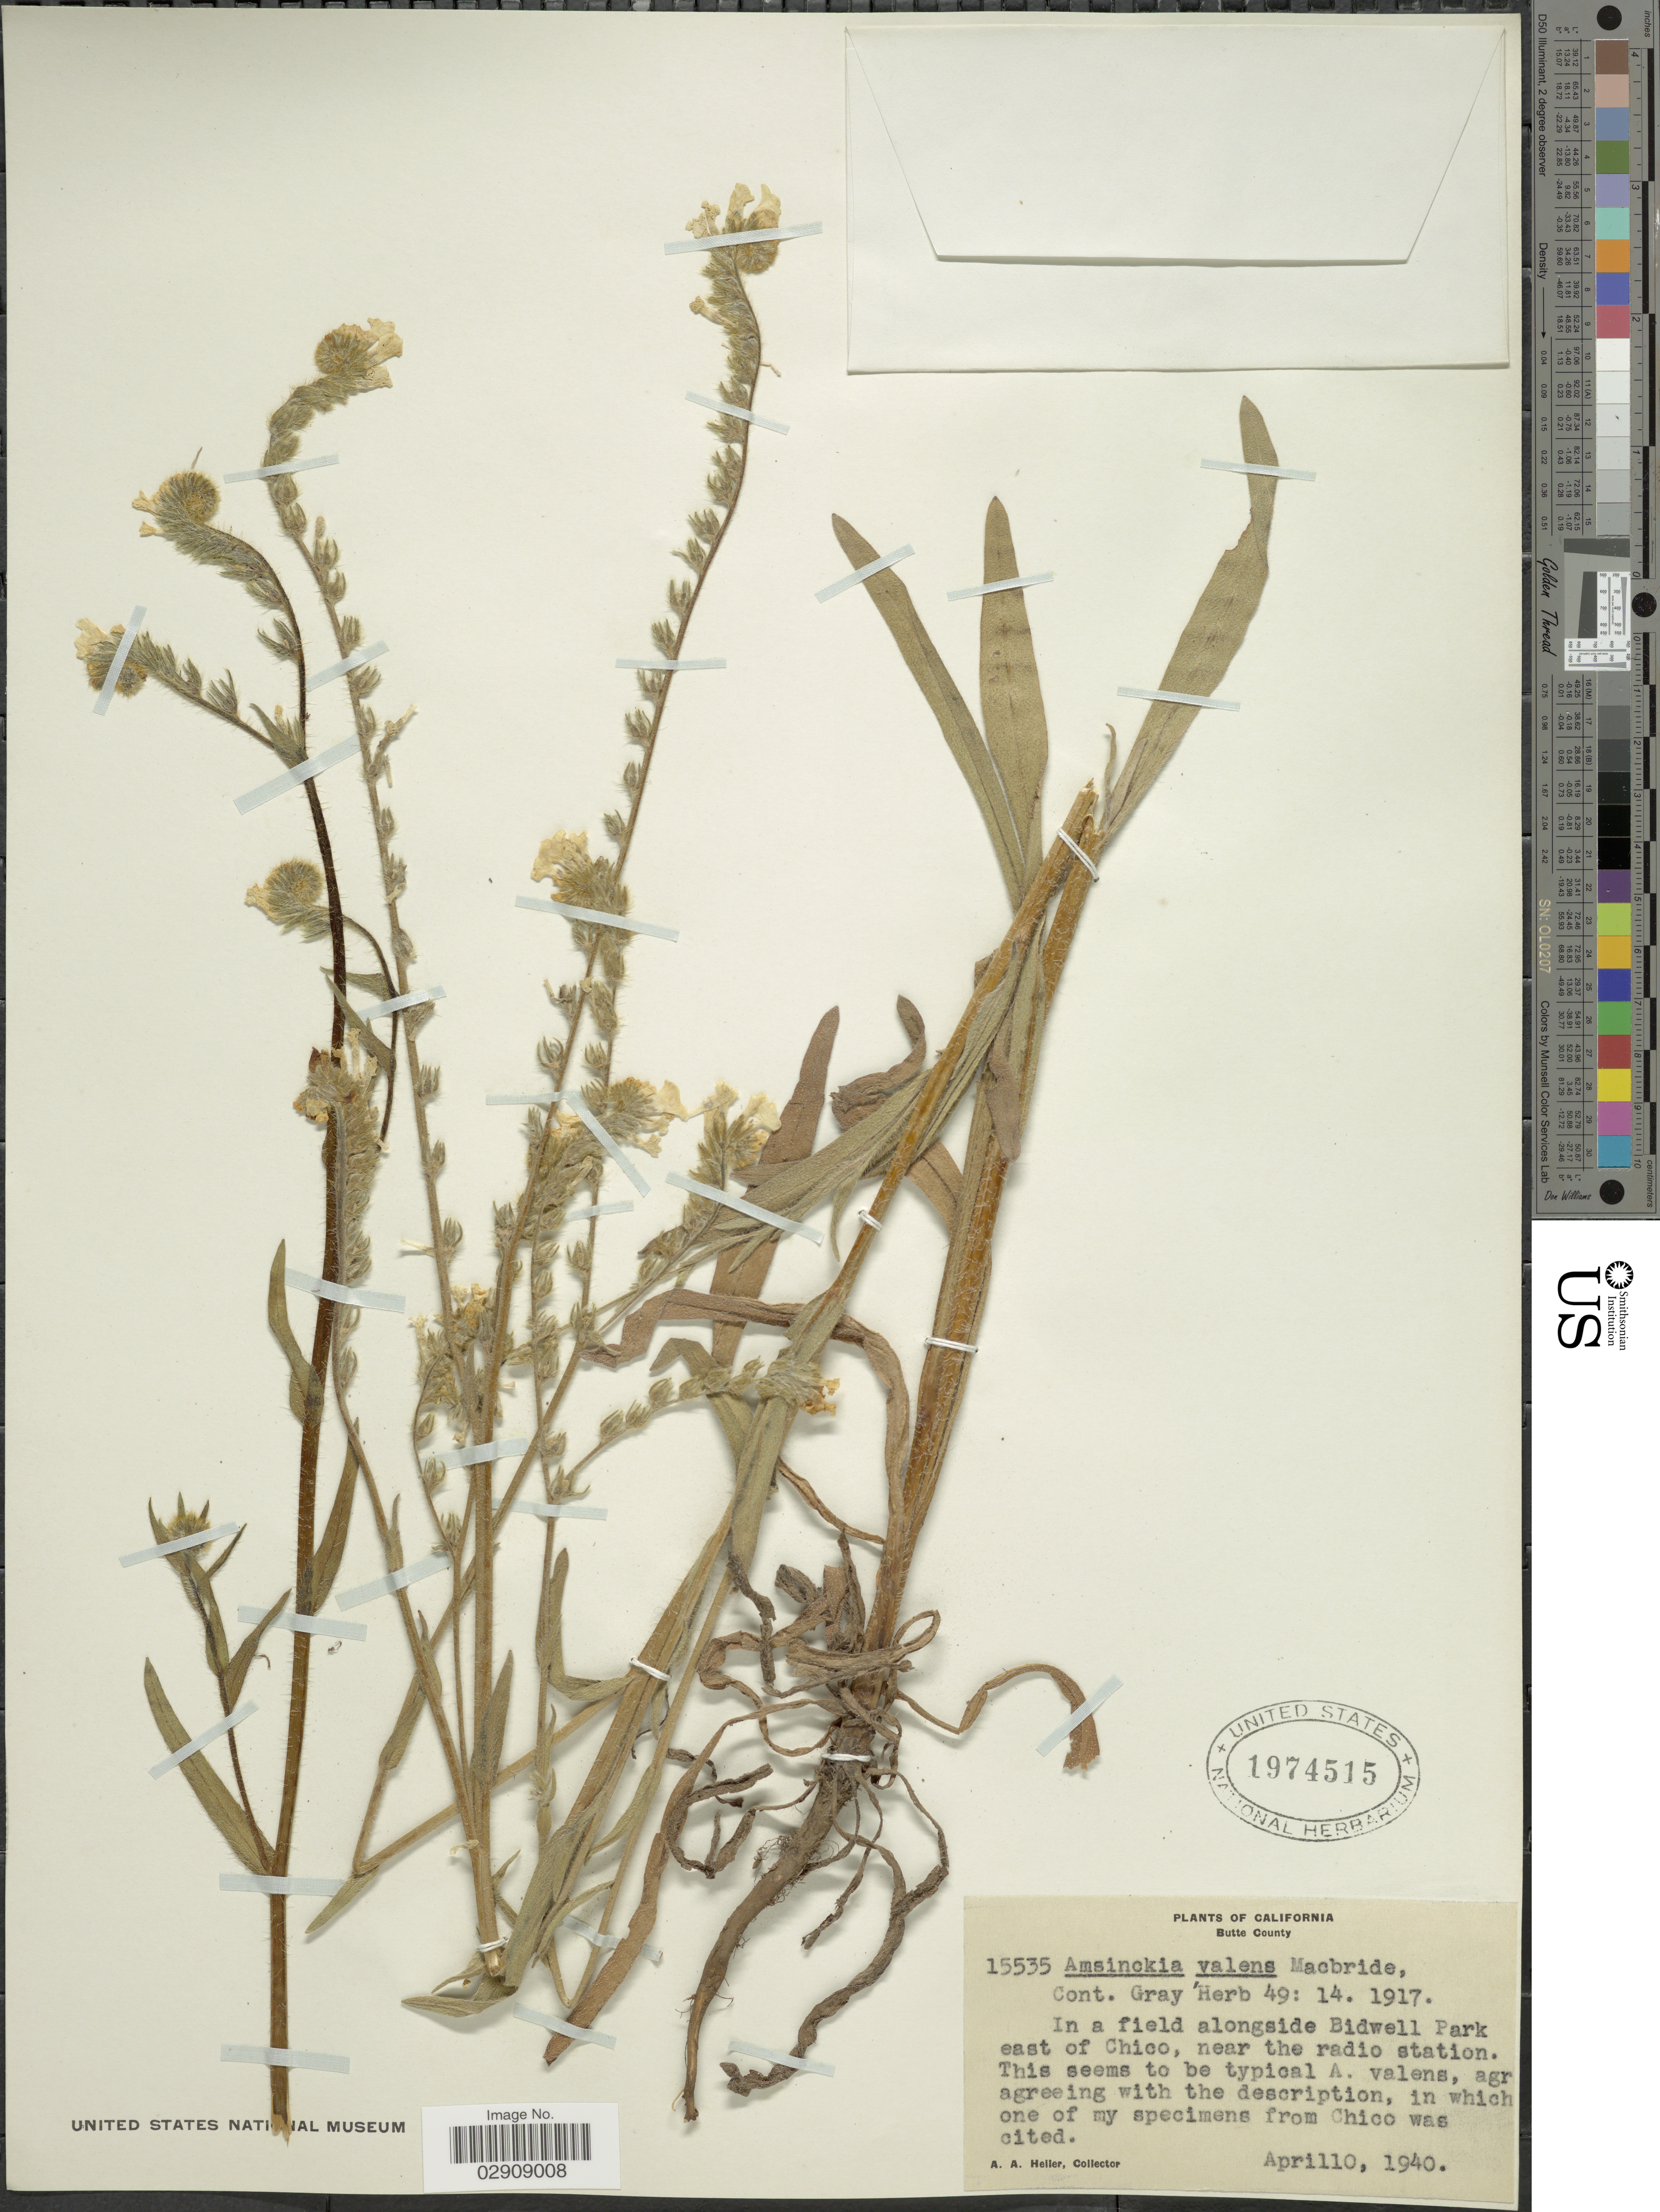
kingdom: Plantae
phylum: Tracheophyta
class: Magnoliopsida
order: Boraginales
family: Boraginaceae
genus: Amsinckia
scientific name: Amsinckia eastwoodiae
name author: J.F. Macbr.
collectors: A. A. Heller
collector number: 15535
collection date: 1940-04-10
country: United States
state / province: California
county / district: Butte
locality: In a field alongside Bidwell Park east of Chico, near the radio station. Butte County. California.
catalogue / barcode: US 1974515